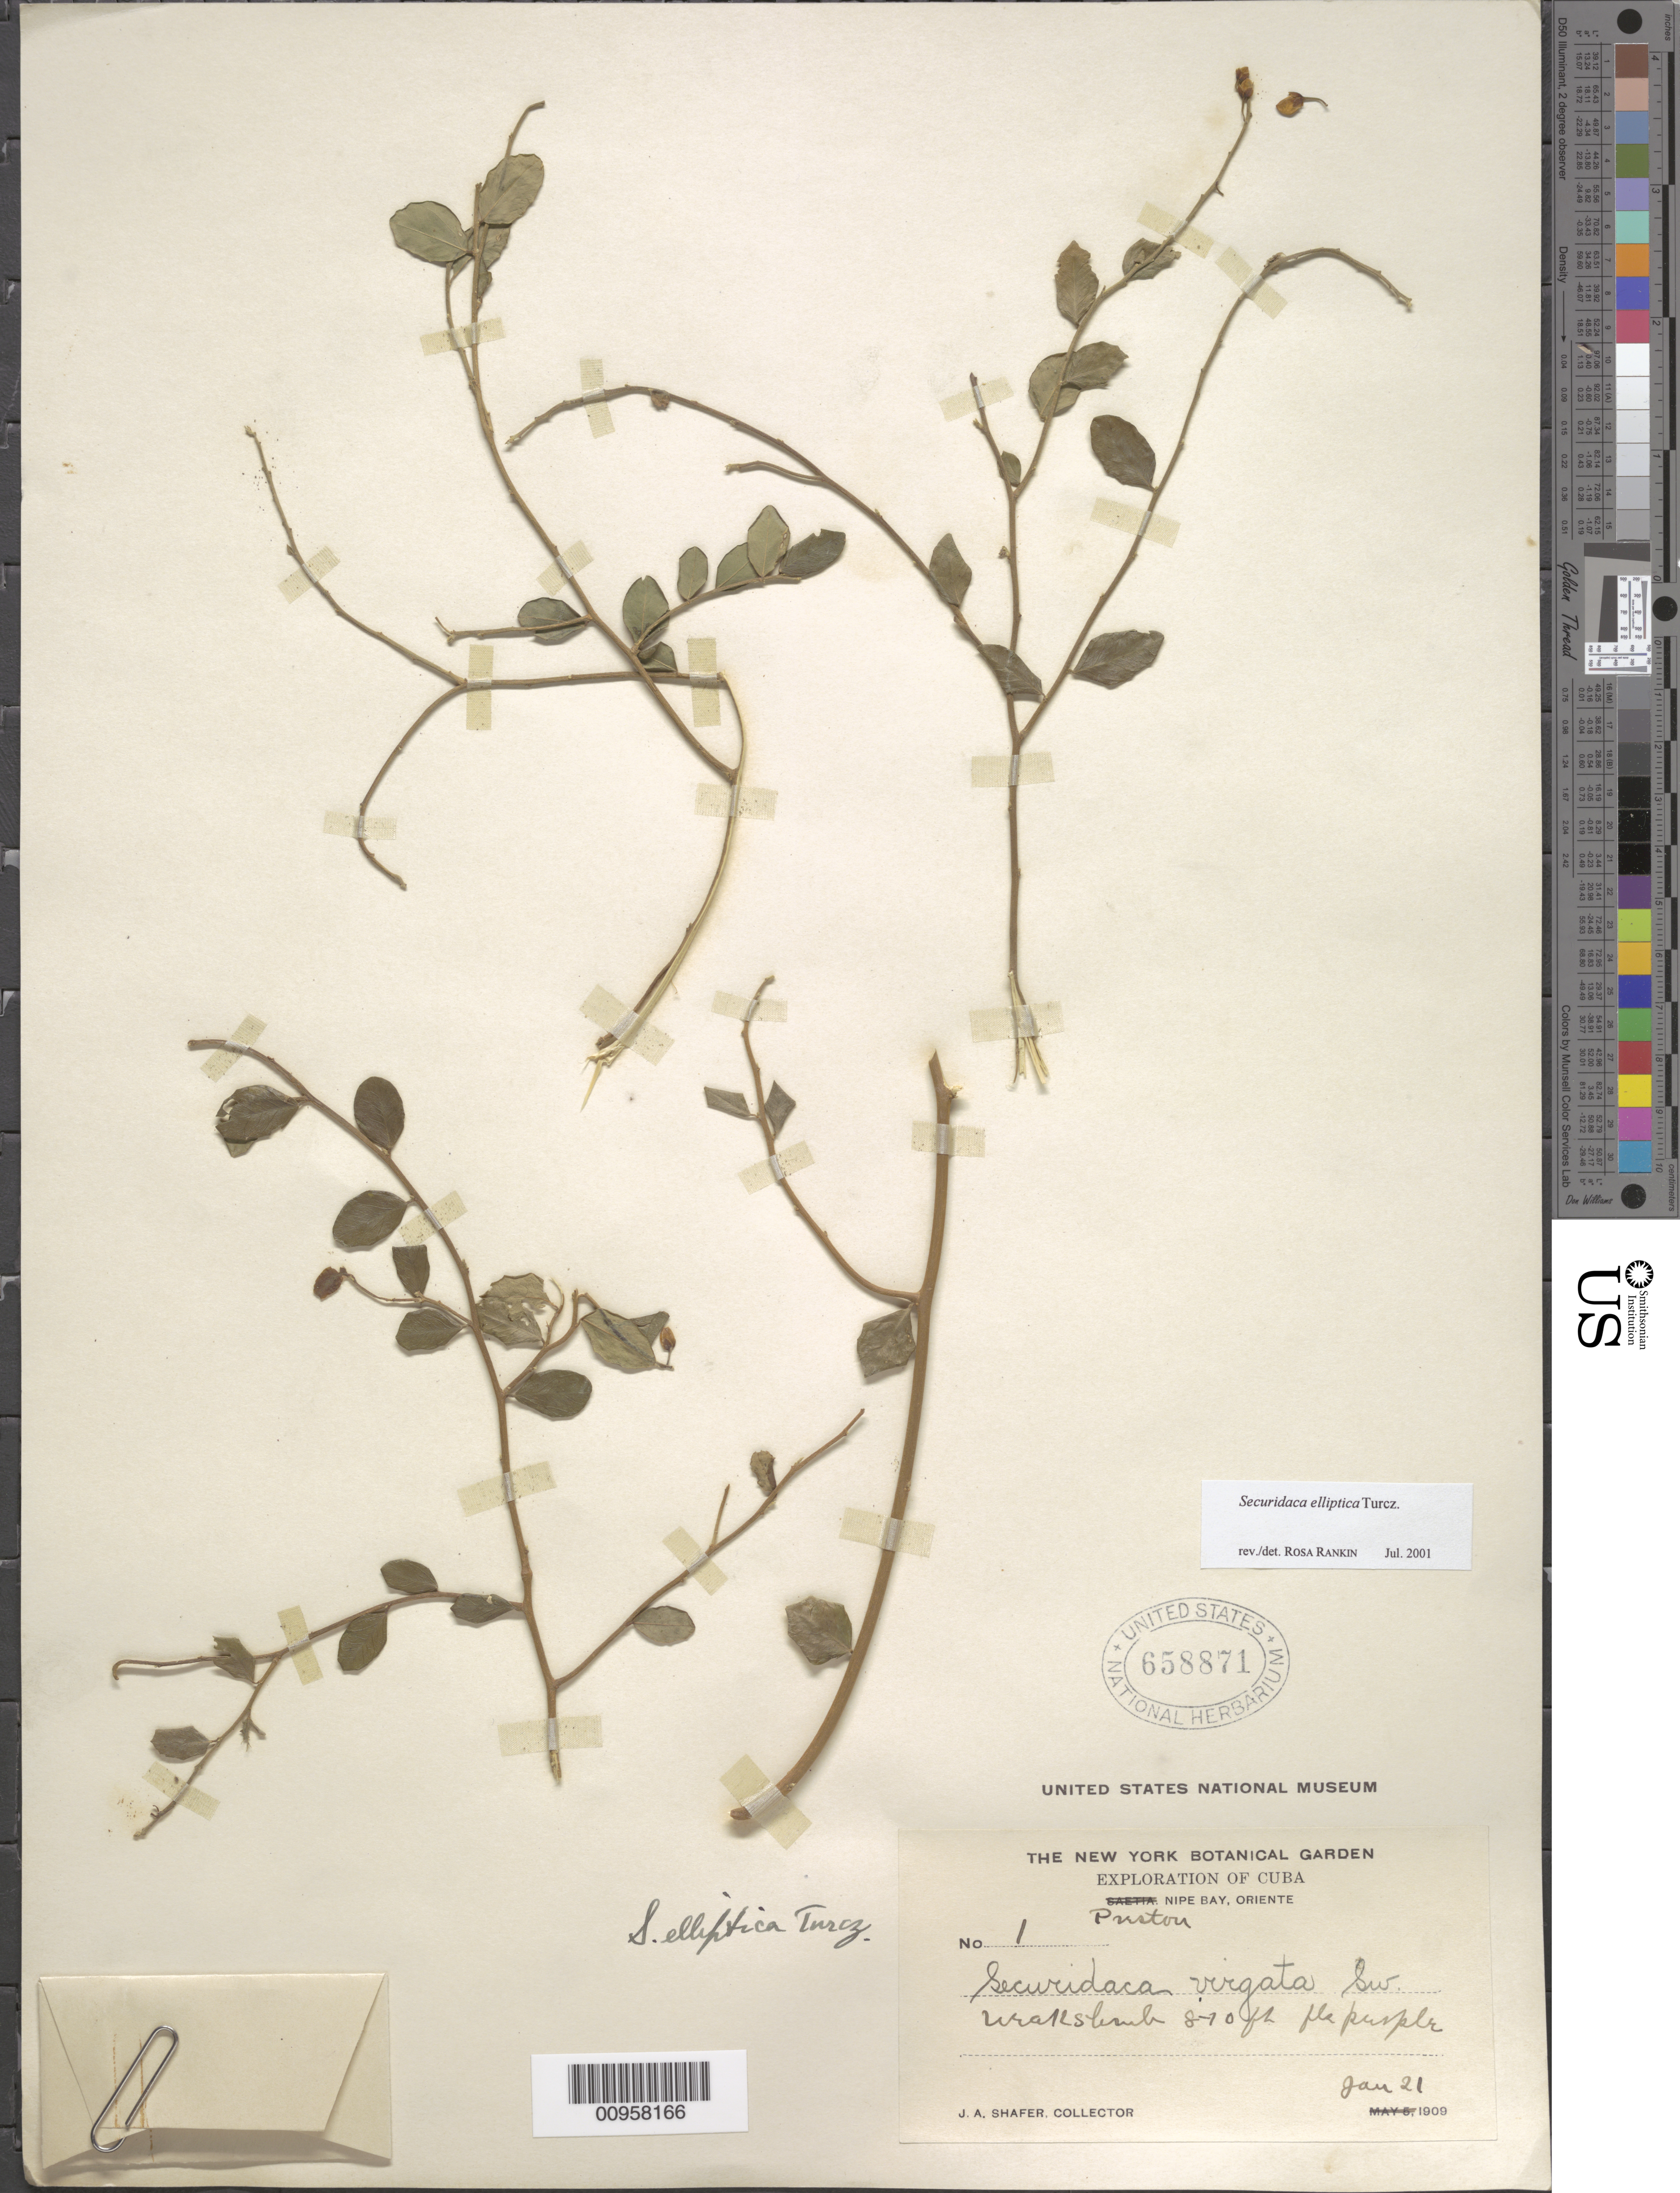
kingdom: Plantae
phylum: Tracheophyta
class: Magnoliopsida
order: Fabales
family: Polygalaceae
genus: Securidaca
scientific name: Securidaca elliptica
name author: Turcz.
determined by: Rankin Rodriguez, Rosa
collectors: J. A. Shafer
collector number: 1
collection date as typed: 21 Jan 1909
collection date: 1909-01-21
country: Cuba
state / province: Holguín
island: Cuba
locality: "Pristou", Nipe Bay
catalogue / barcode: US 658871